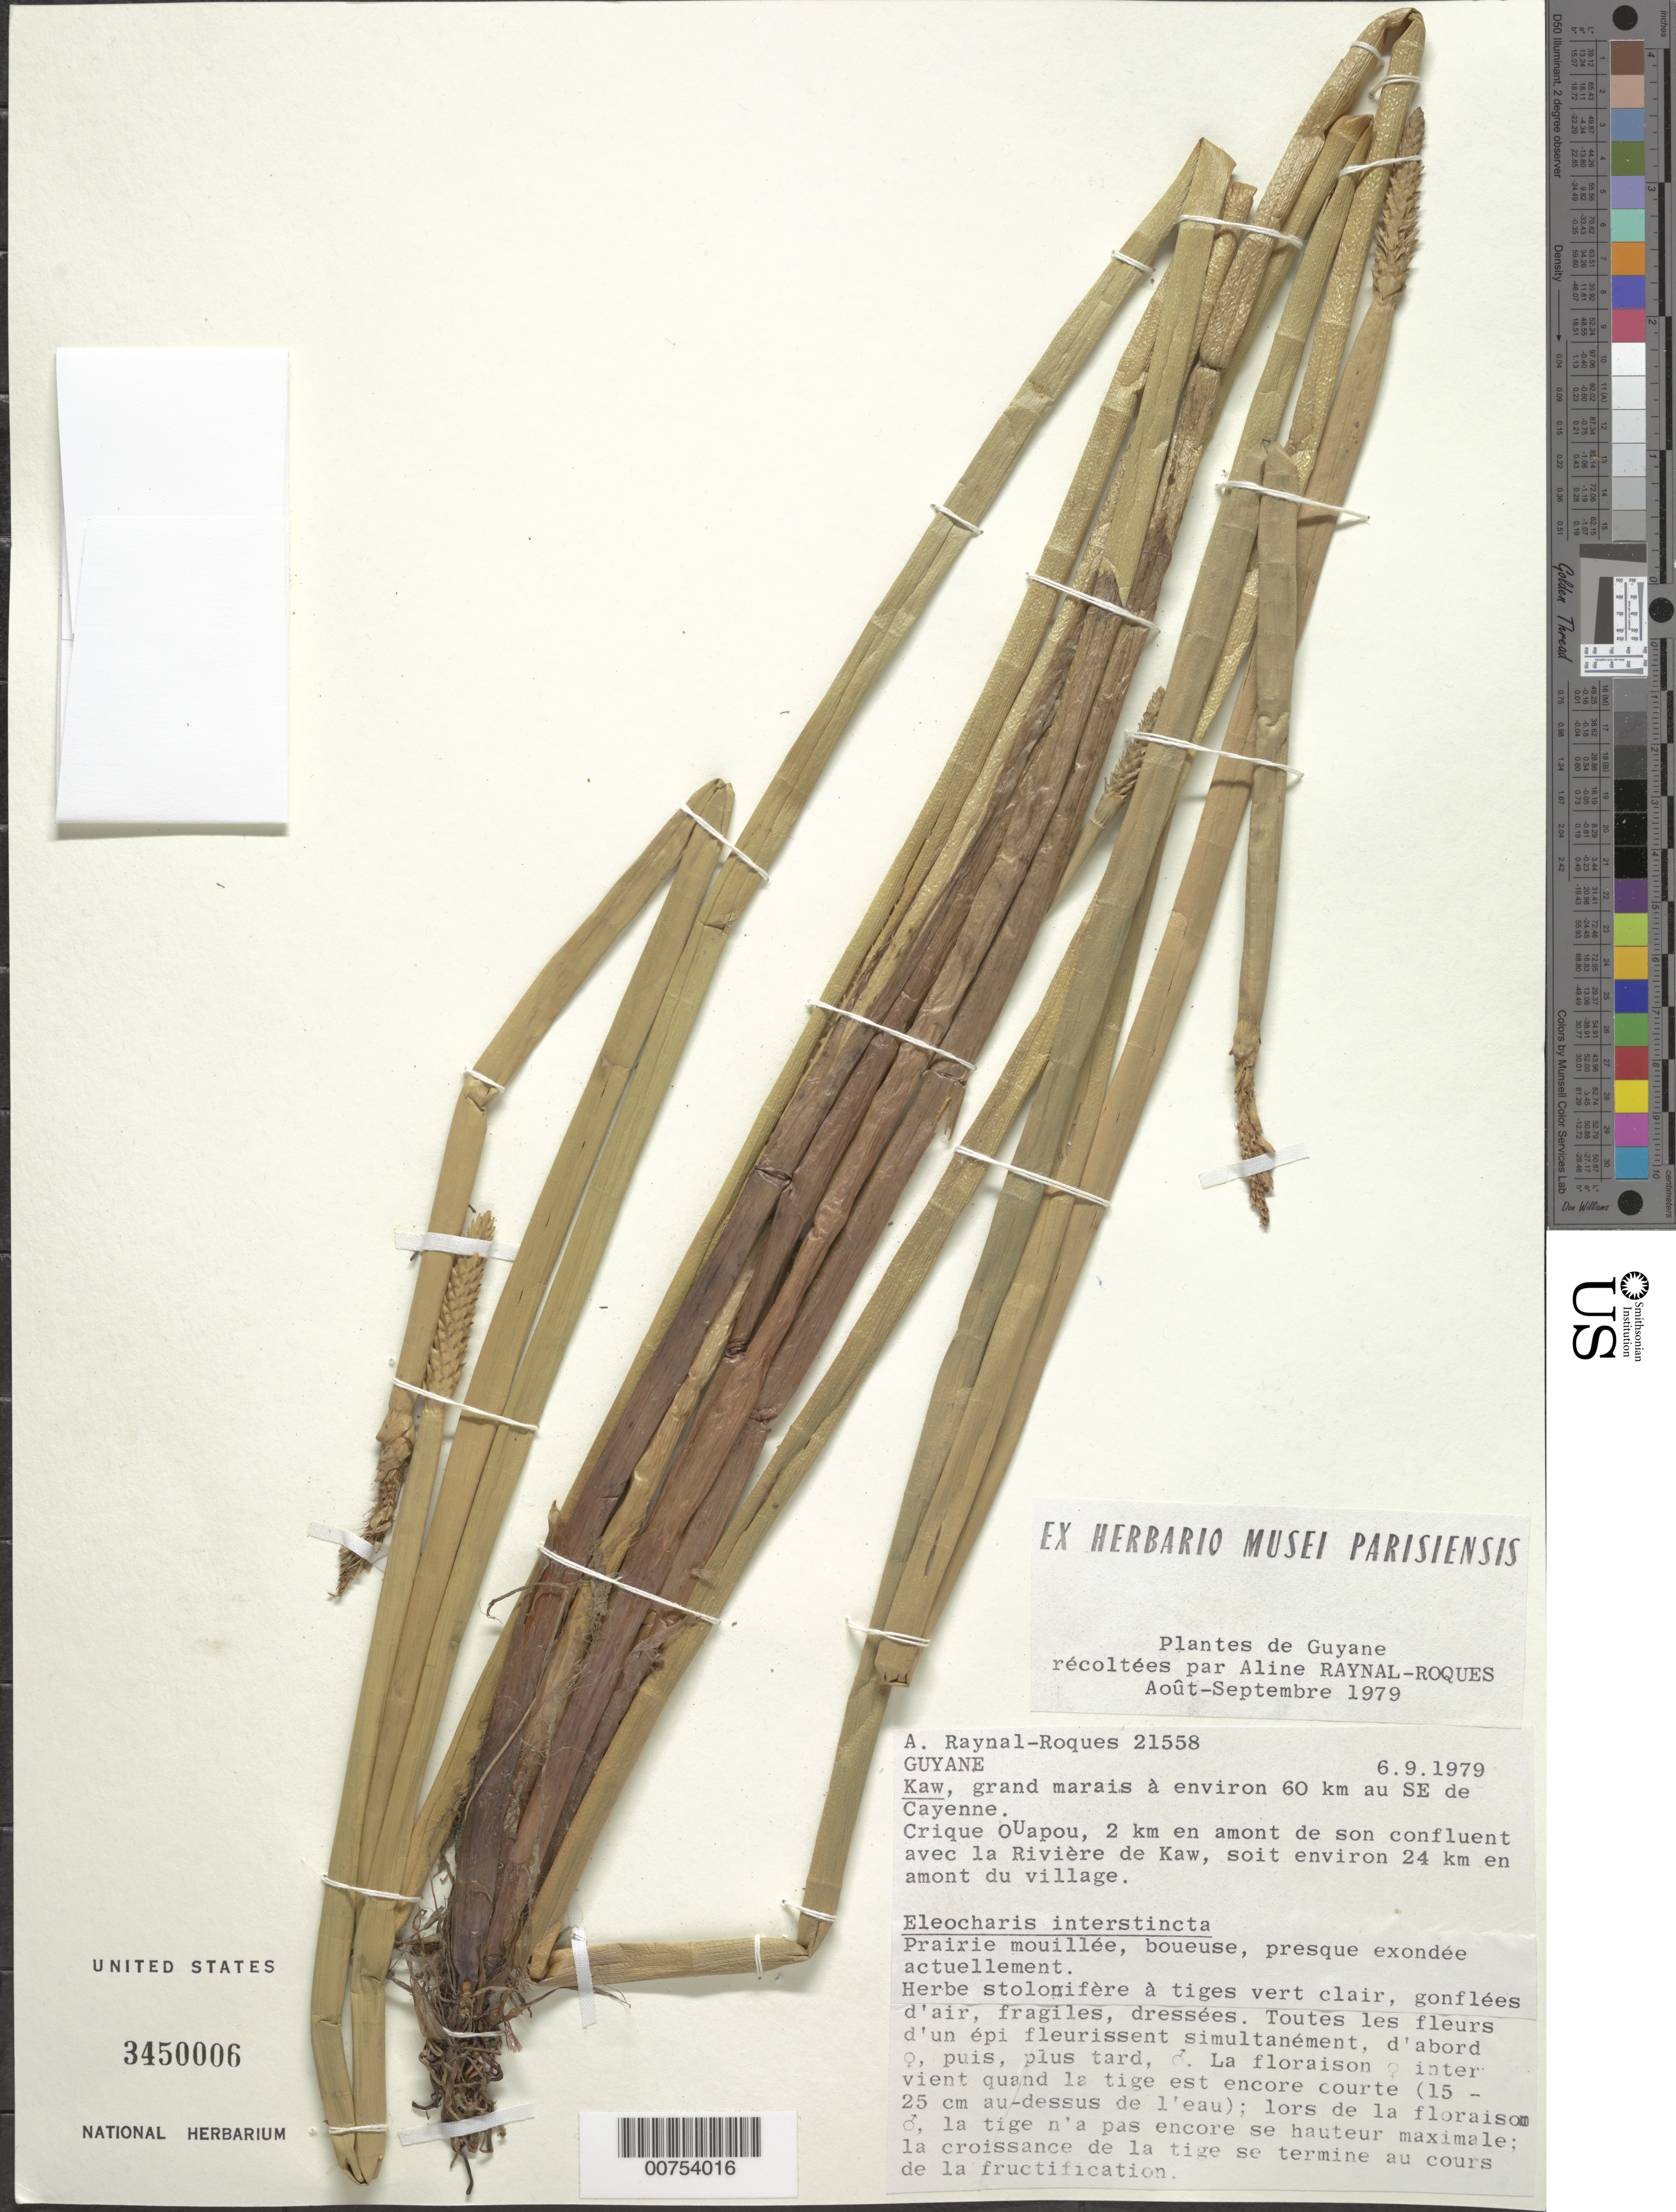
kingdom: Plantae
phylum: Tracheophyta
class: Liliopsida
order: Poales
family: Cyperaceae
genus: Eleocharis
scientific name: Eleocharis interstincta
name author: (Vahl) Roem. & Schult.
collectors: A. M. Raynal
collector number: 21558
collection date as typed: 6-Sep-79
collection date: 1979-09-06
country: French Guiana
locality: Marais de Kaw, Crique Ouapou, 2 km from confluence with Riv. de Kaw, 24 km from village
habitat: Prairie mouillee, boueuse, presque exondee actuellement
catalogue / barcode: US 3450006